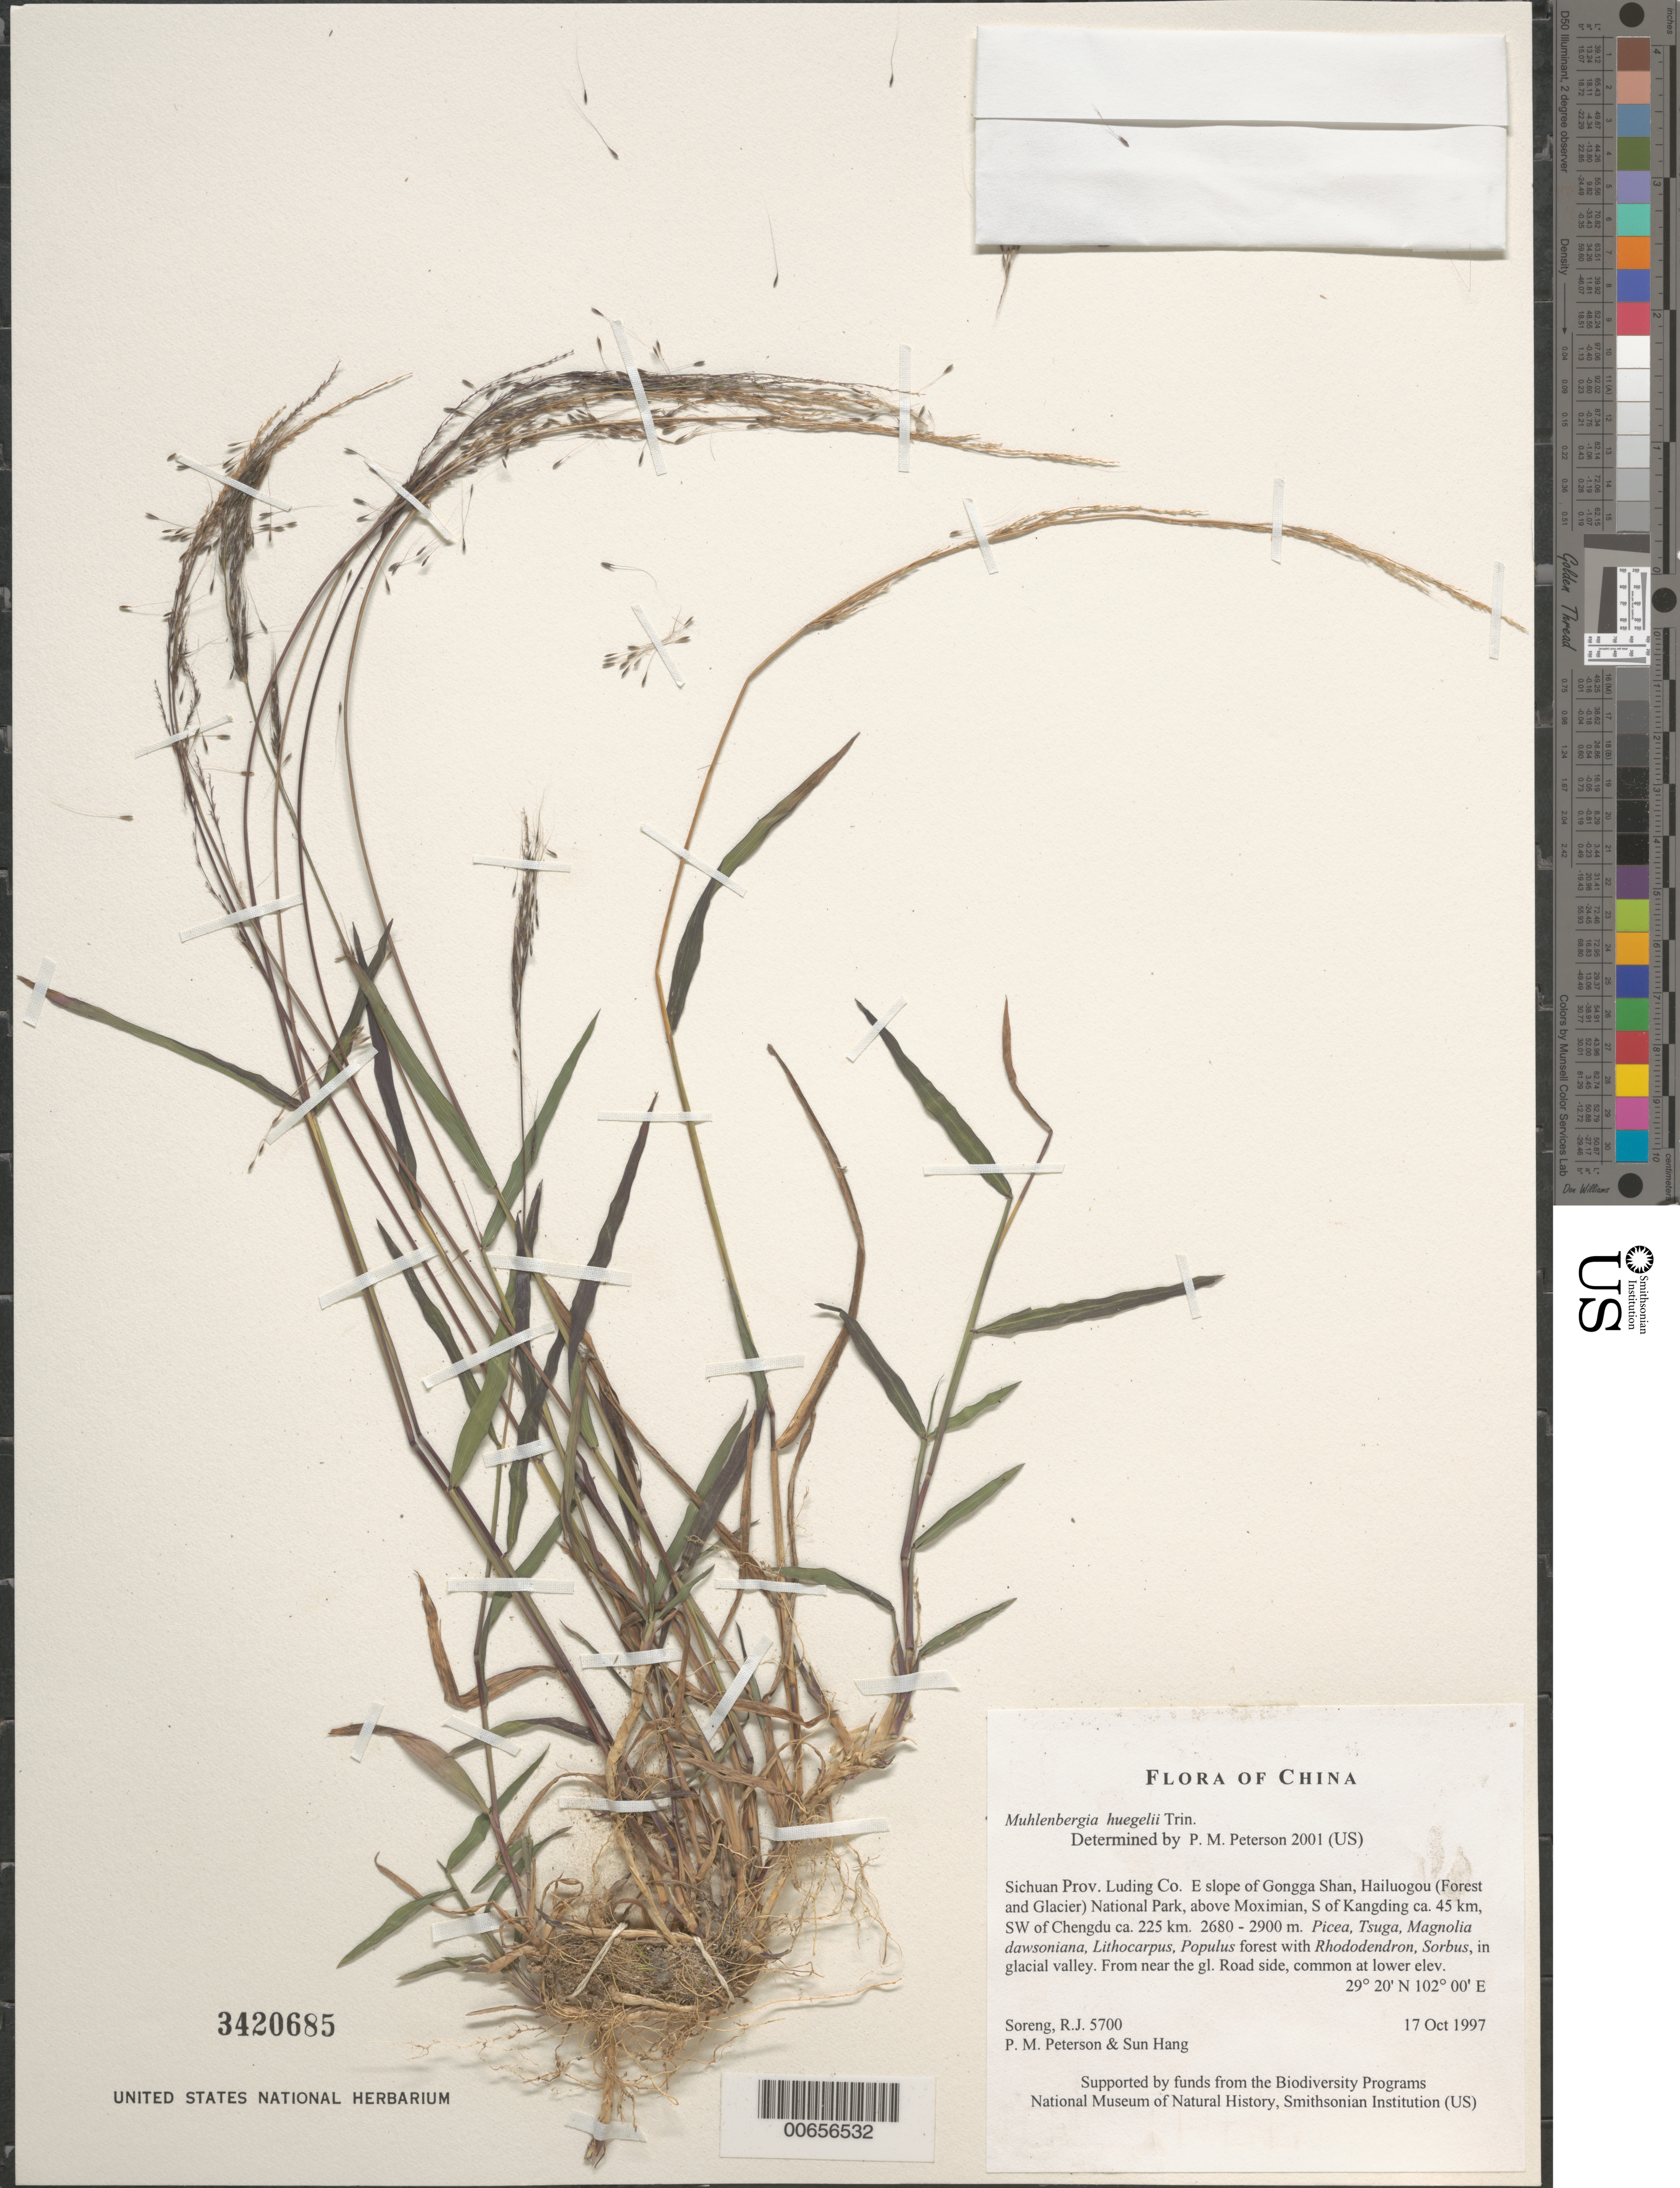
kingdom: Plantae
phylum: Tracheophyta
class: Liliopsida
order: Poales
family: Poaceae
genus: Muhlenbergia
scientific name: Muhlenbergia huegelii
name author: Trin.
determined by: Peterson, Paul M., (BOT), Smithsonian Institution - National Museum of Natural History (UNITED STATES)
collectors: R. J. Soreng, P. M. Peterson & Sun Hang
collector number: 5700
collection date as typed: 17 Oct 1997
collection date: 1997-10-17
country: China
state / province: Sichuan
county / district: Luding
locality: E slope of Gongga Shan, Hailuogou (Forest and Glacier) National Park, above Moximian, S of Kangding ca. 45 km, SW of Chengdu ca. 225 km.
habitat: Picea, Tsuga, Magnolia dawsoniana, Lithocarpus, Populus forest with Rhododendron, Sorbus, in glacial valley. From near the gl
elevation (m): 2680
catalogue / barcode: US 3420685